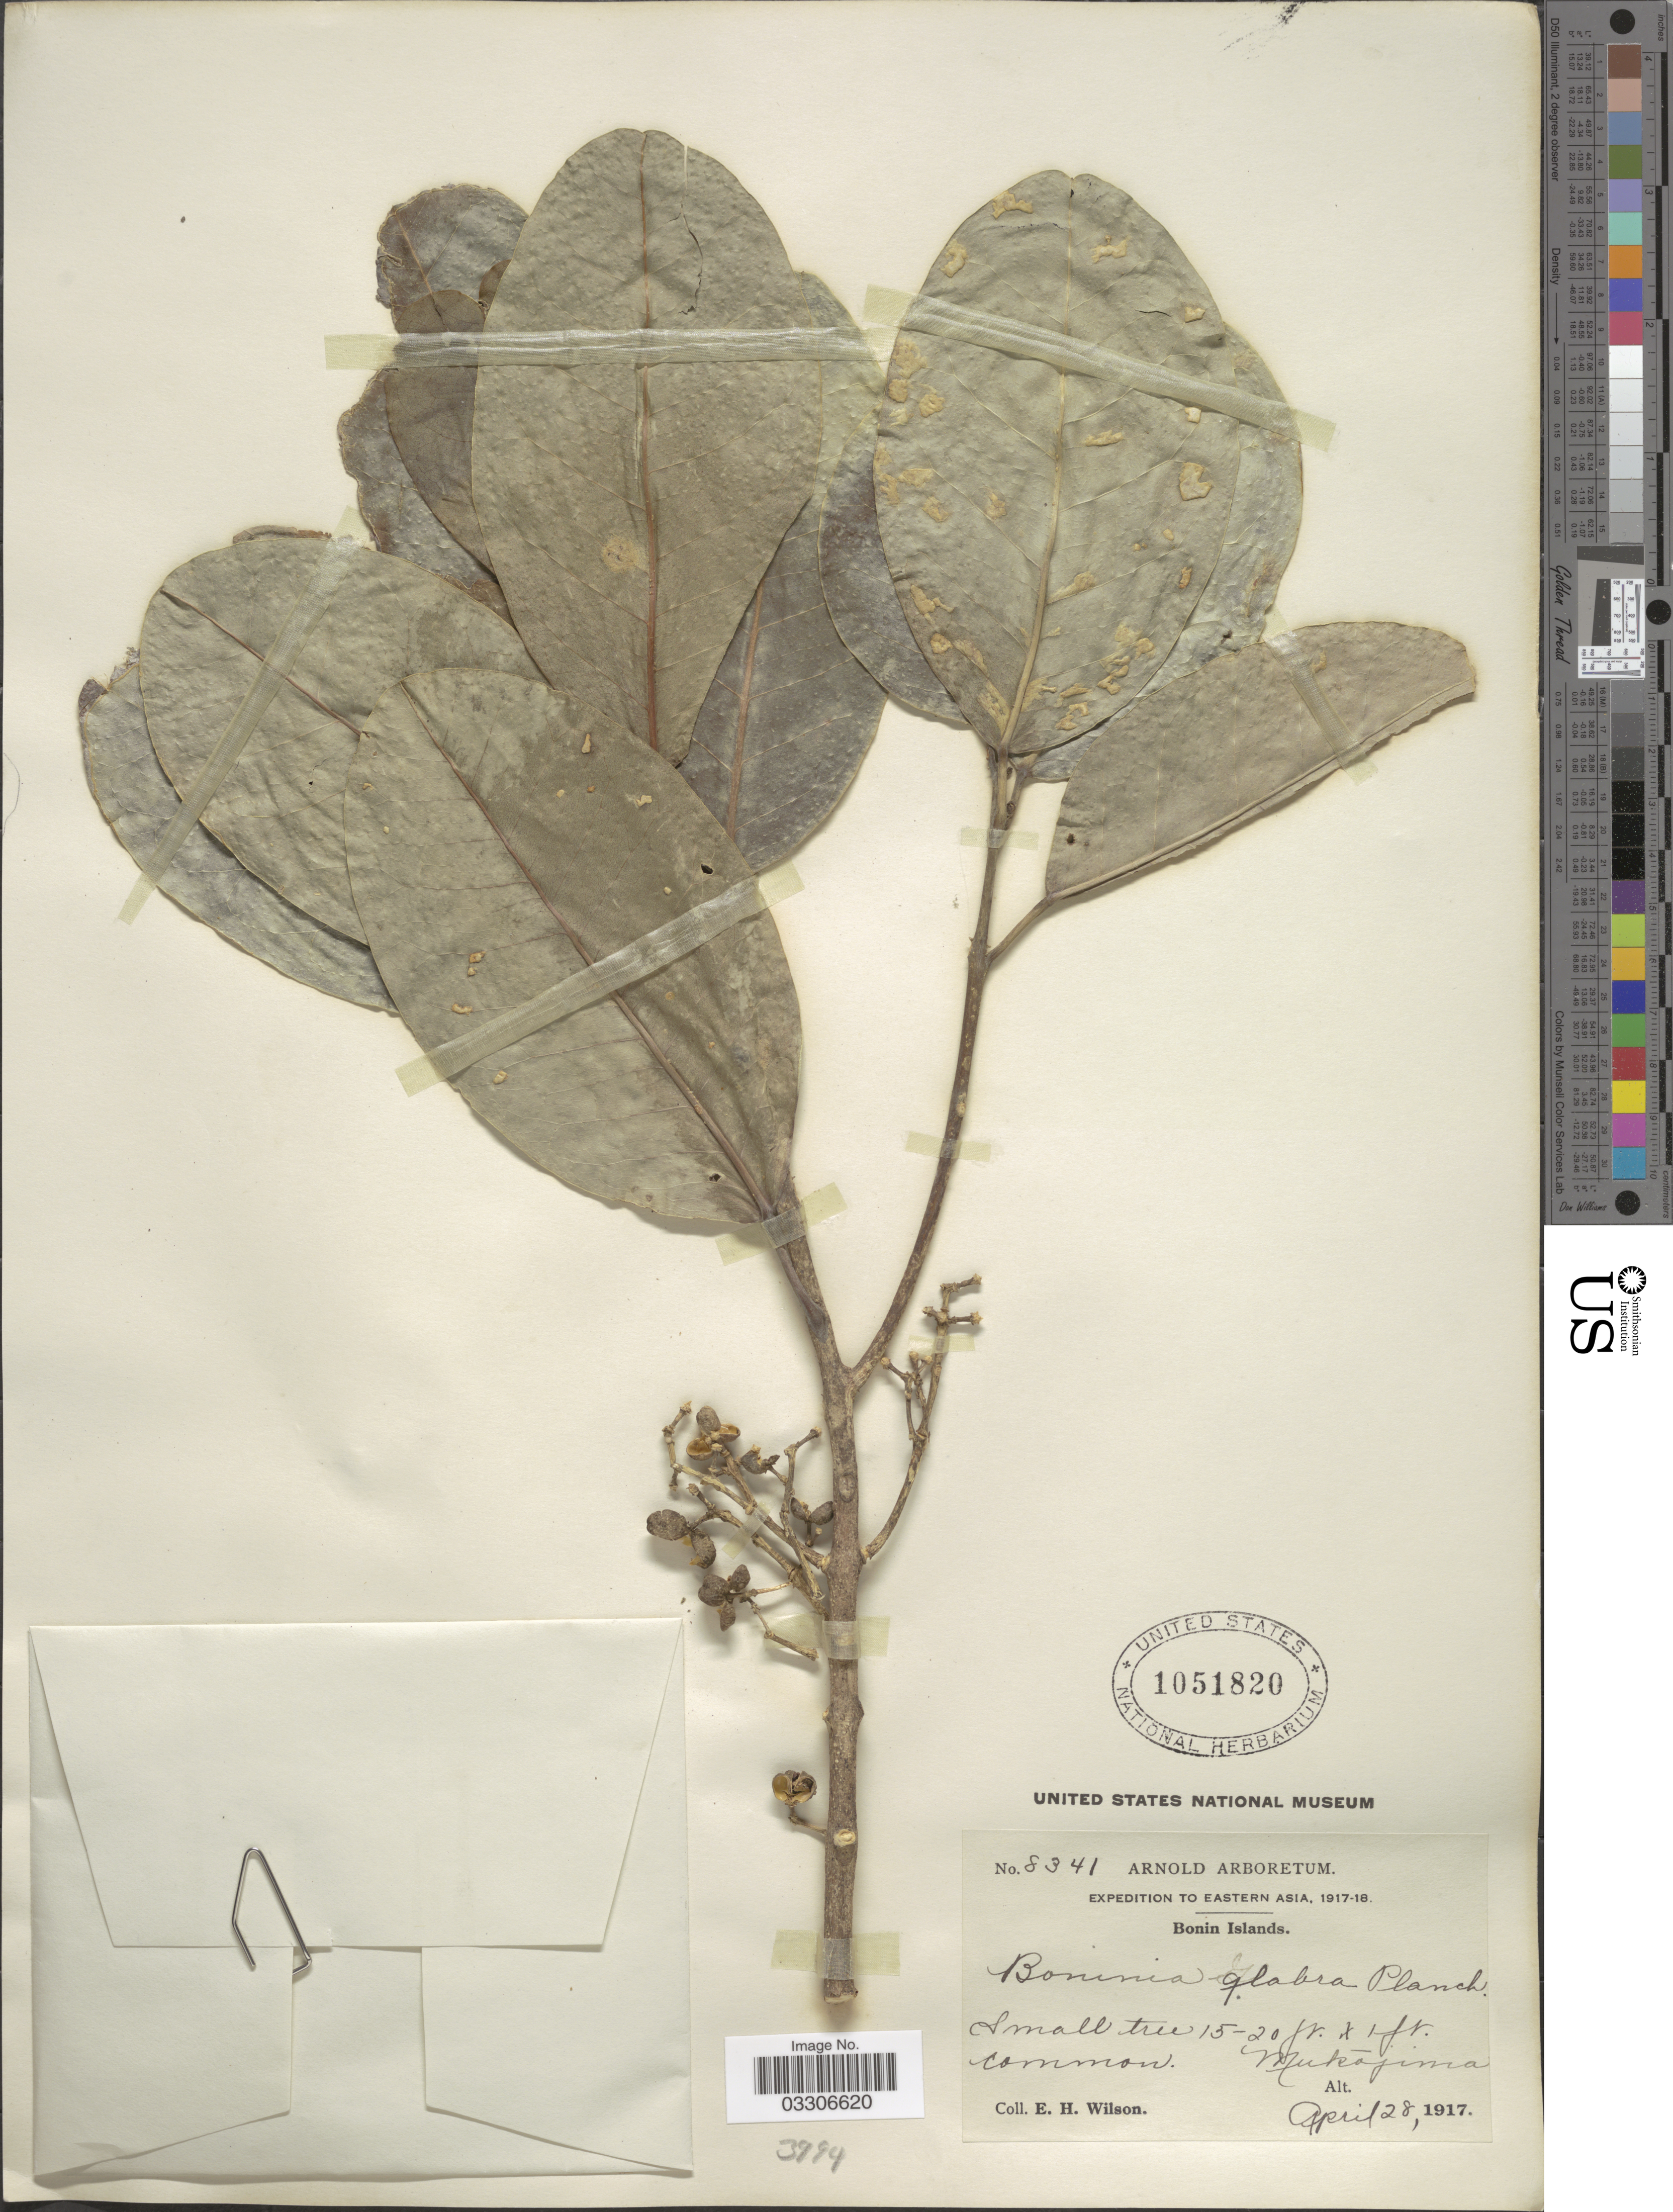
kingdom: Plantae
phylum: Tracheophyta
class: Magnoliopsida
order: Sapindales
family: Rutaceae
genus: Melicope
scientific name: Melicope quadrangularis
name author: (H. St. John & E.P. Hume) T.G. Hartley & B.C. Stone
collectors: E. Wilson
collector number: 8341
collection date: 1917-04-28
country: Japan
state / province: Tokyo, Federal City of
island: Bonin Islands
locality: Eastern Asia. Bonin Islands. Mukōjima.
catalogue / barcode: US 1051820